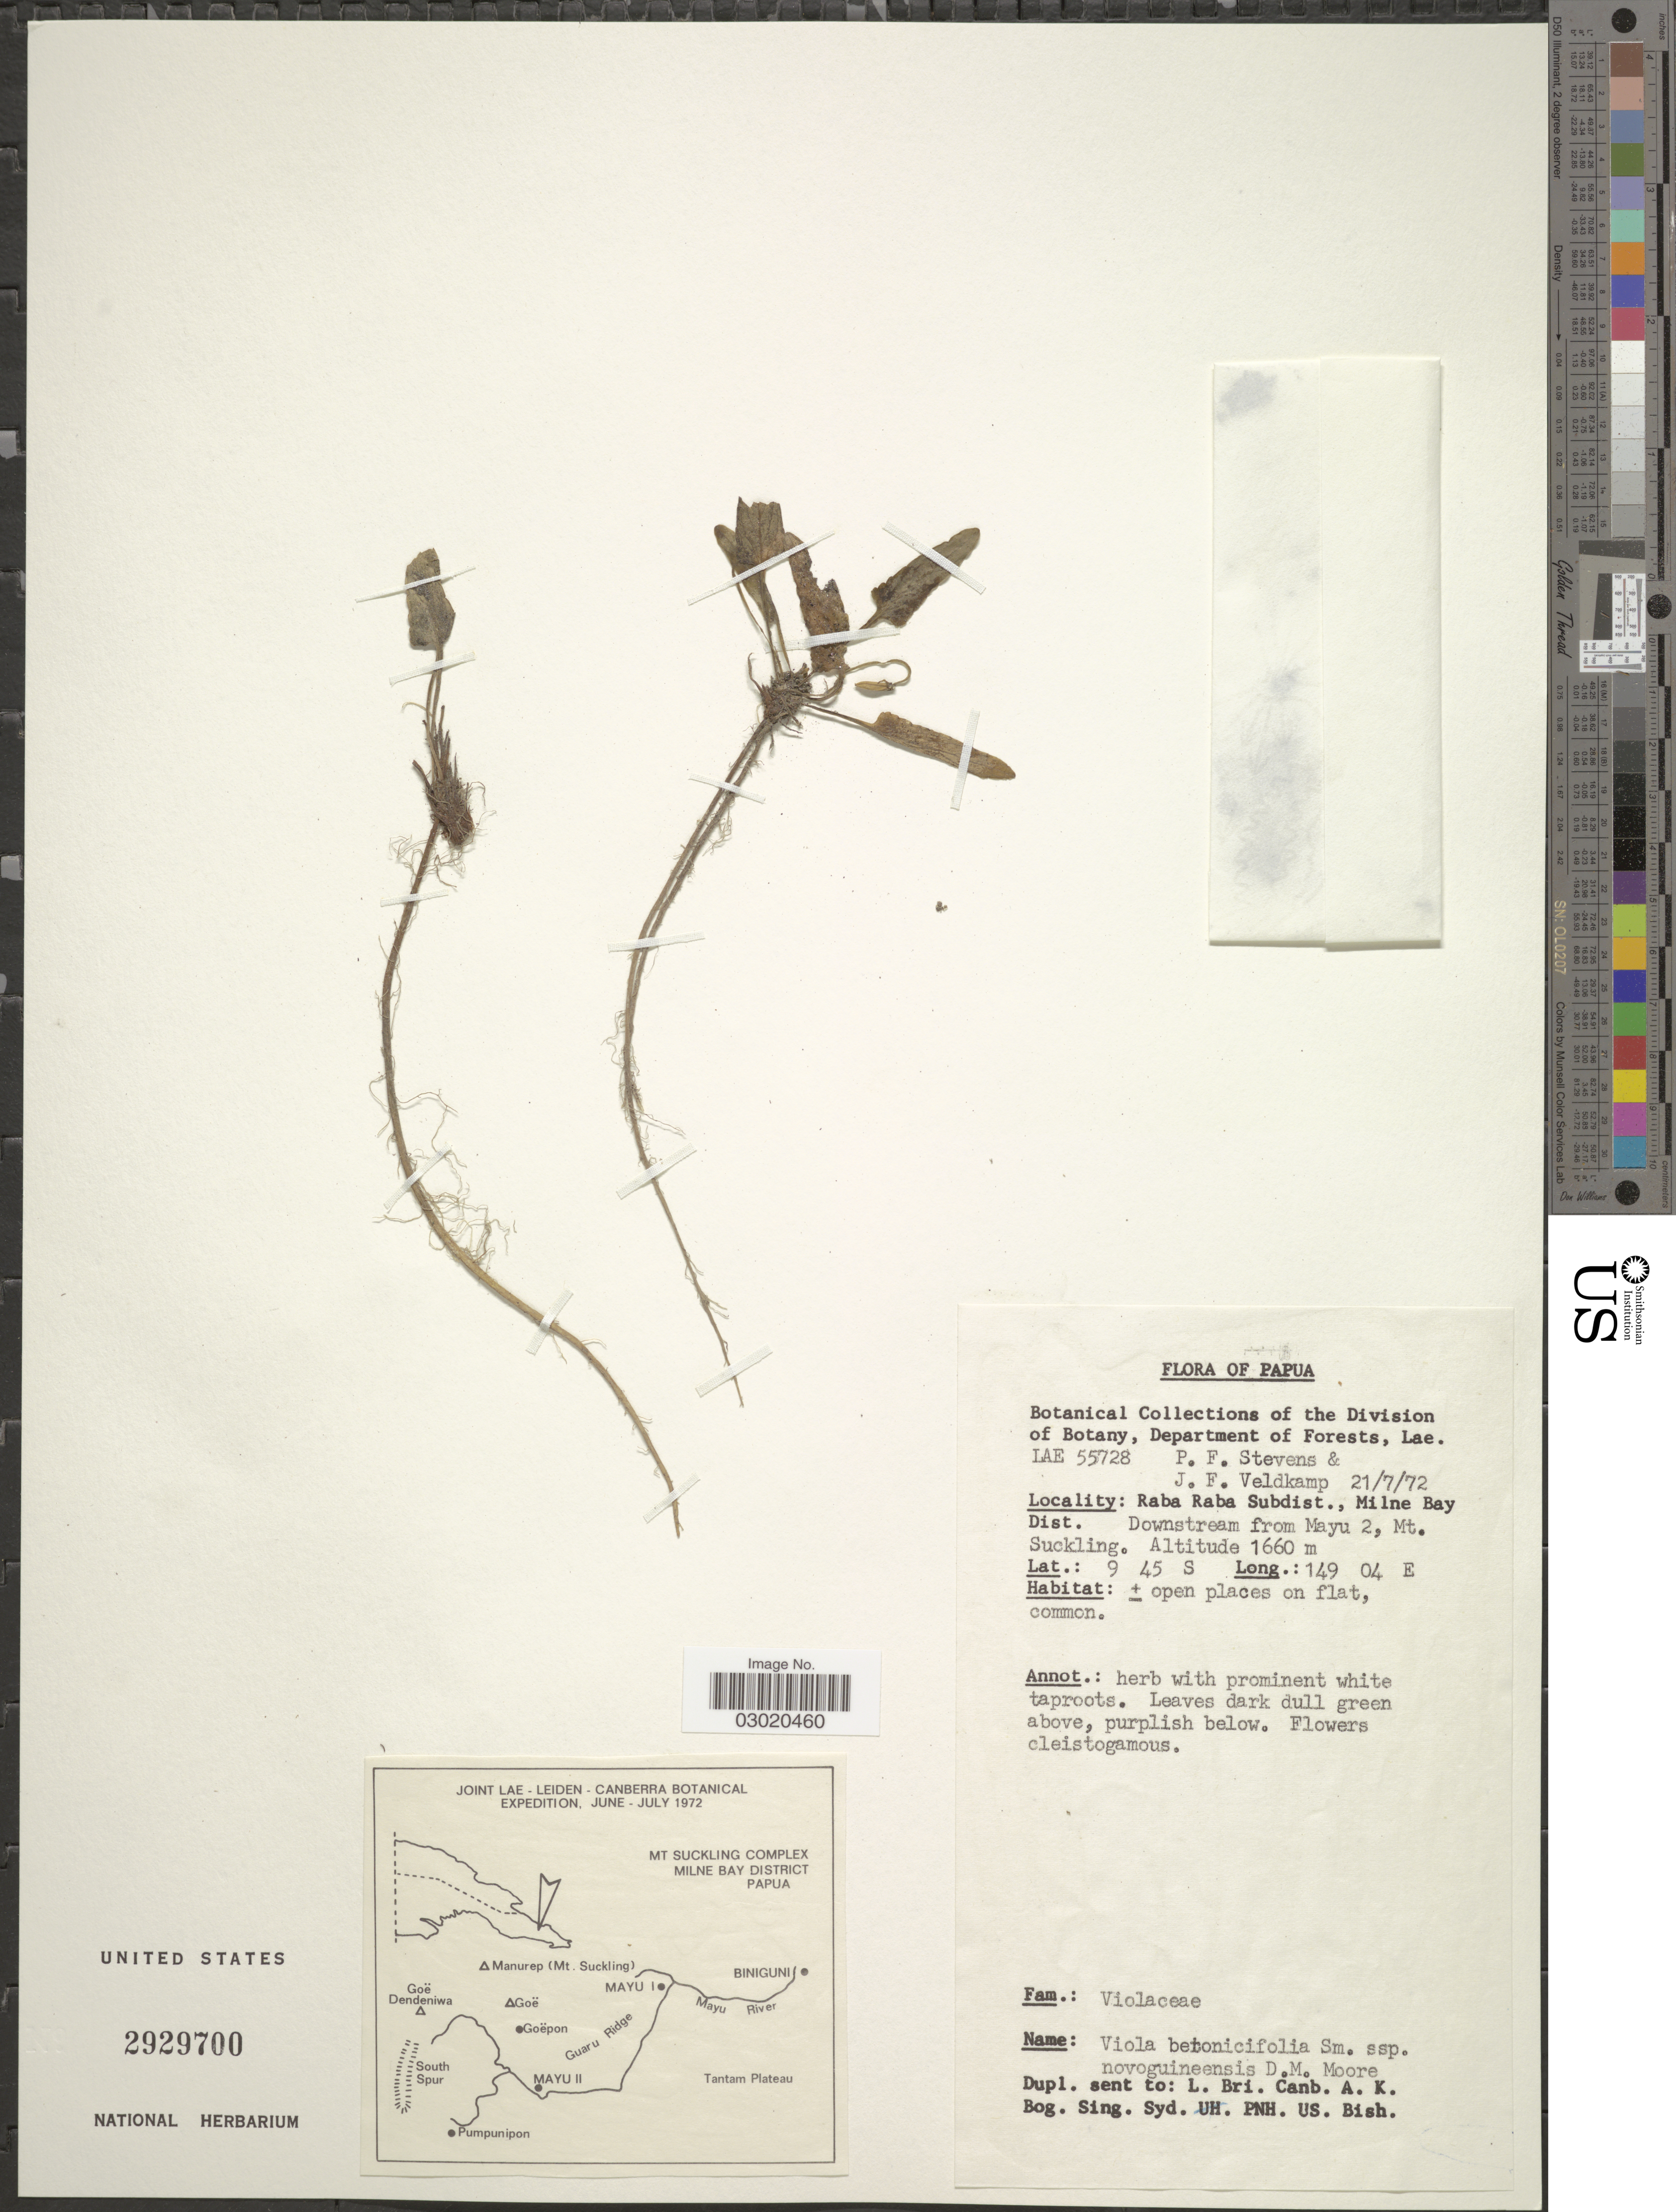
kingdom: Plantae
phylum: Tracheophyta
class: Magnoliopsida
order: Malpighiales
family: Violaceae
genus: Viola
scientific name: Viola betonicifolia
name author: Sm.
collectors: P. F. Stevens & J. F. Veldkamp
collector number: LAE 55728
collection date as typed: Transcribed d/m/y: 21/7/72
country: Papua New Guinea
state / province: Milne Bay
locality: Papua. Raba Raba Subdist., Milne Bay Dist. Downstream from Mayu 2, Mt. Suckling.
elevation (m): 1660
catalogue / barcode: US 2929700